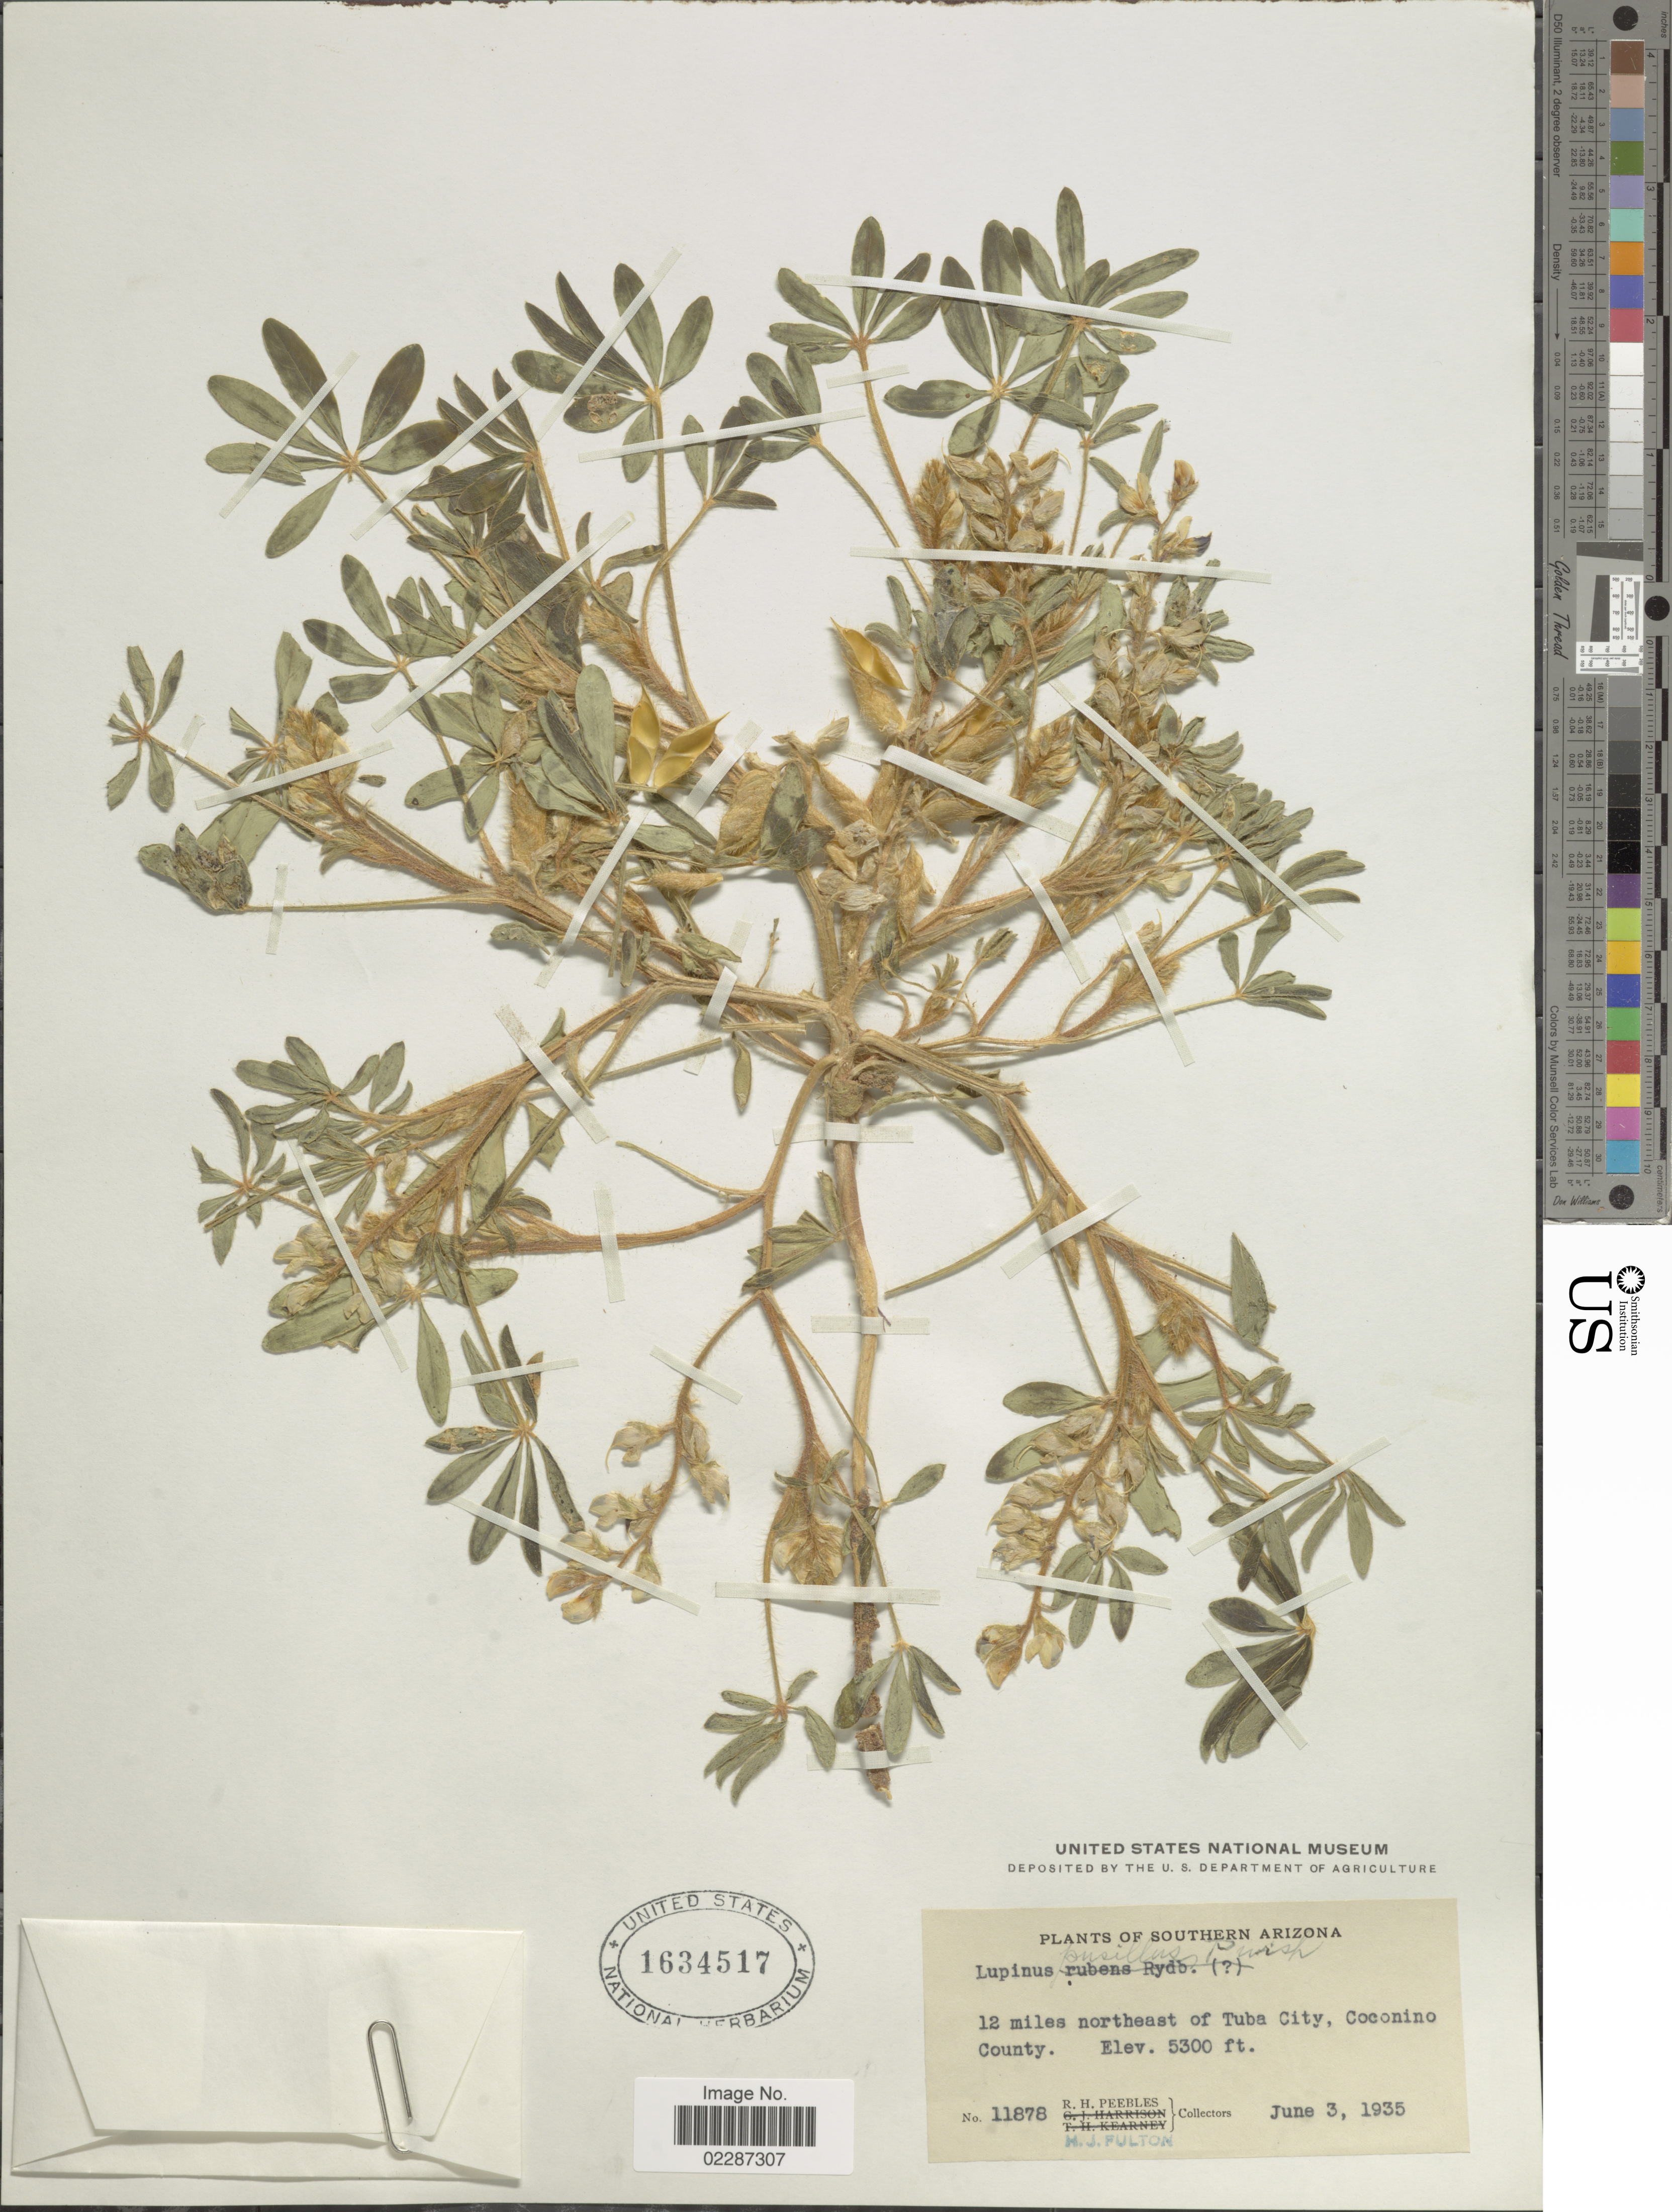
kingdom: Plantae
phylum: Tracheophyta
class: Magnoliopsida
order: Fabales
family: Fabaceae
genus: Lupinus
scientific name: Lupinus pusillus subsp. intermontanus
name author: (A. Heller) D.B. Dunn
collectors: R. H. Peebles & M. Fulton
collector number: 11878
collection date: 1935-06-03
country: United States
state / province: Arizona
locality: Southern Arizona, 12 miles northeast of Tuba City, Coconino County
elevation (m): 1615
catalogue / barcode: US 1634517